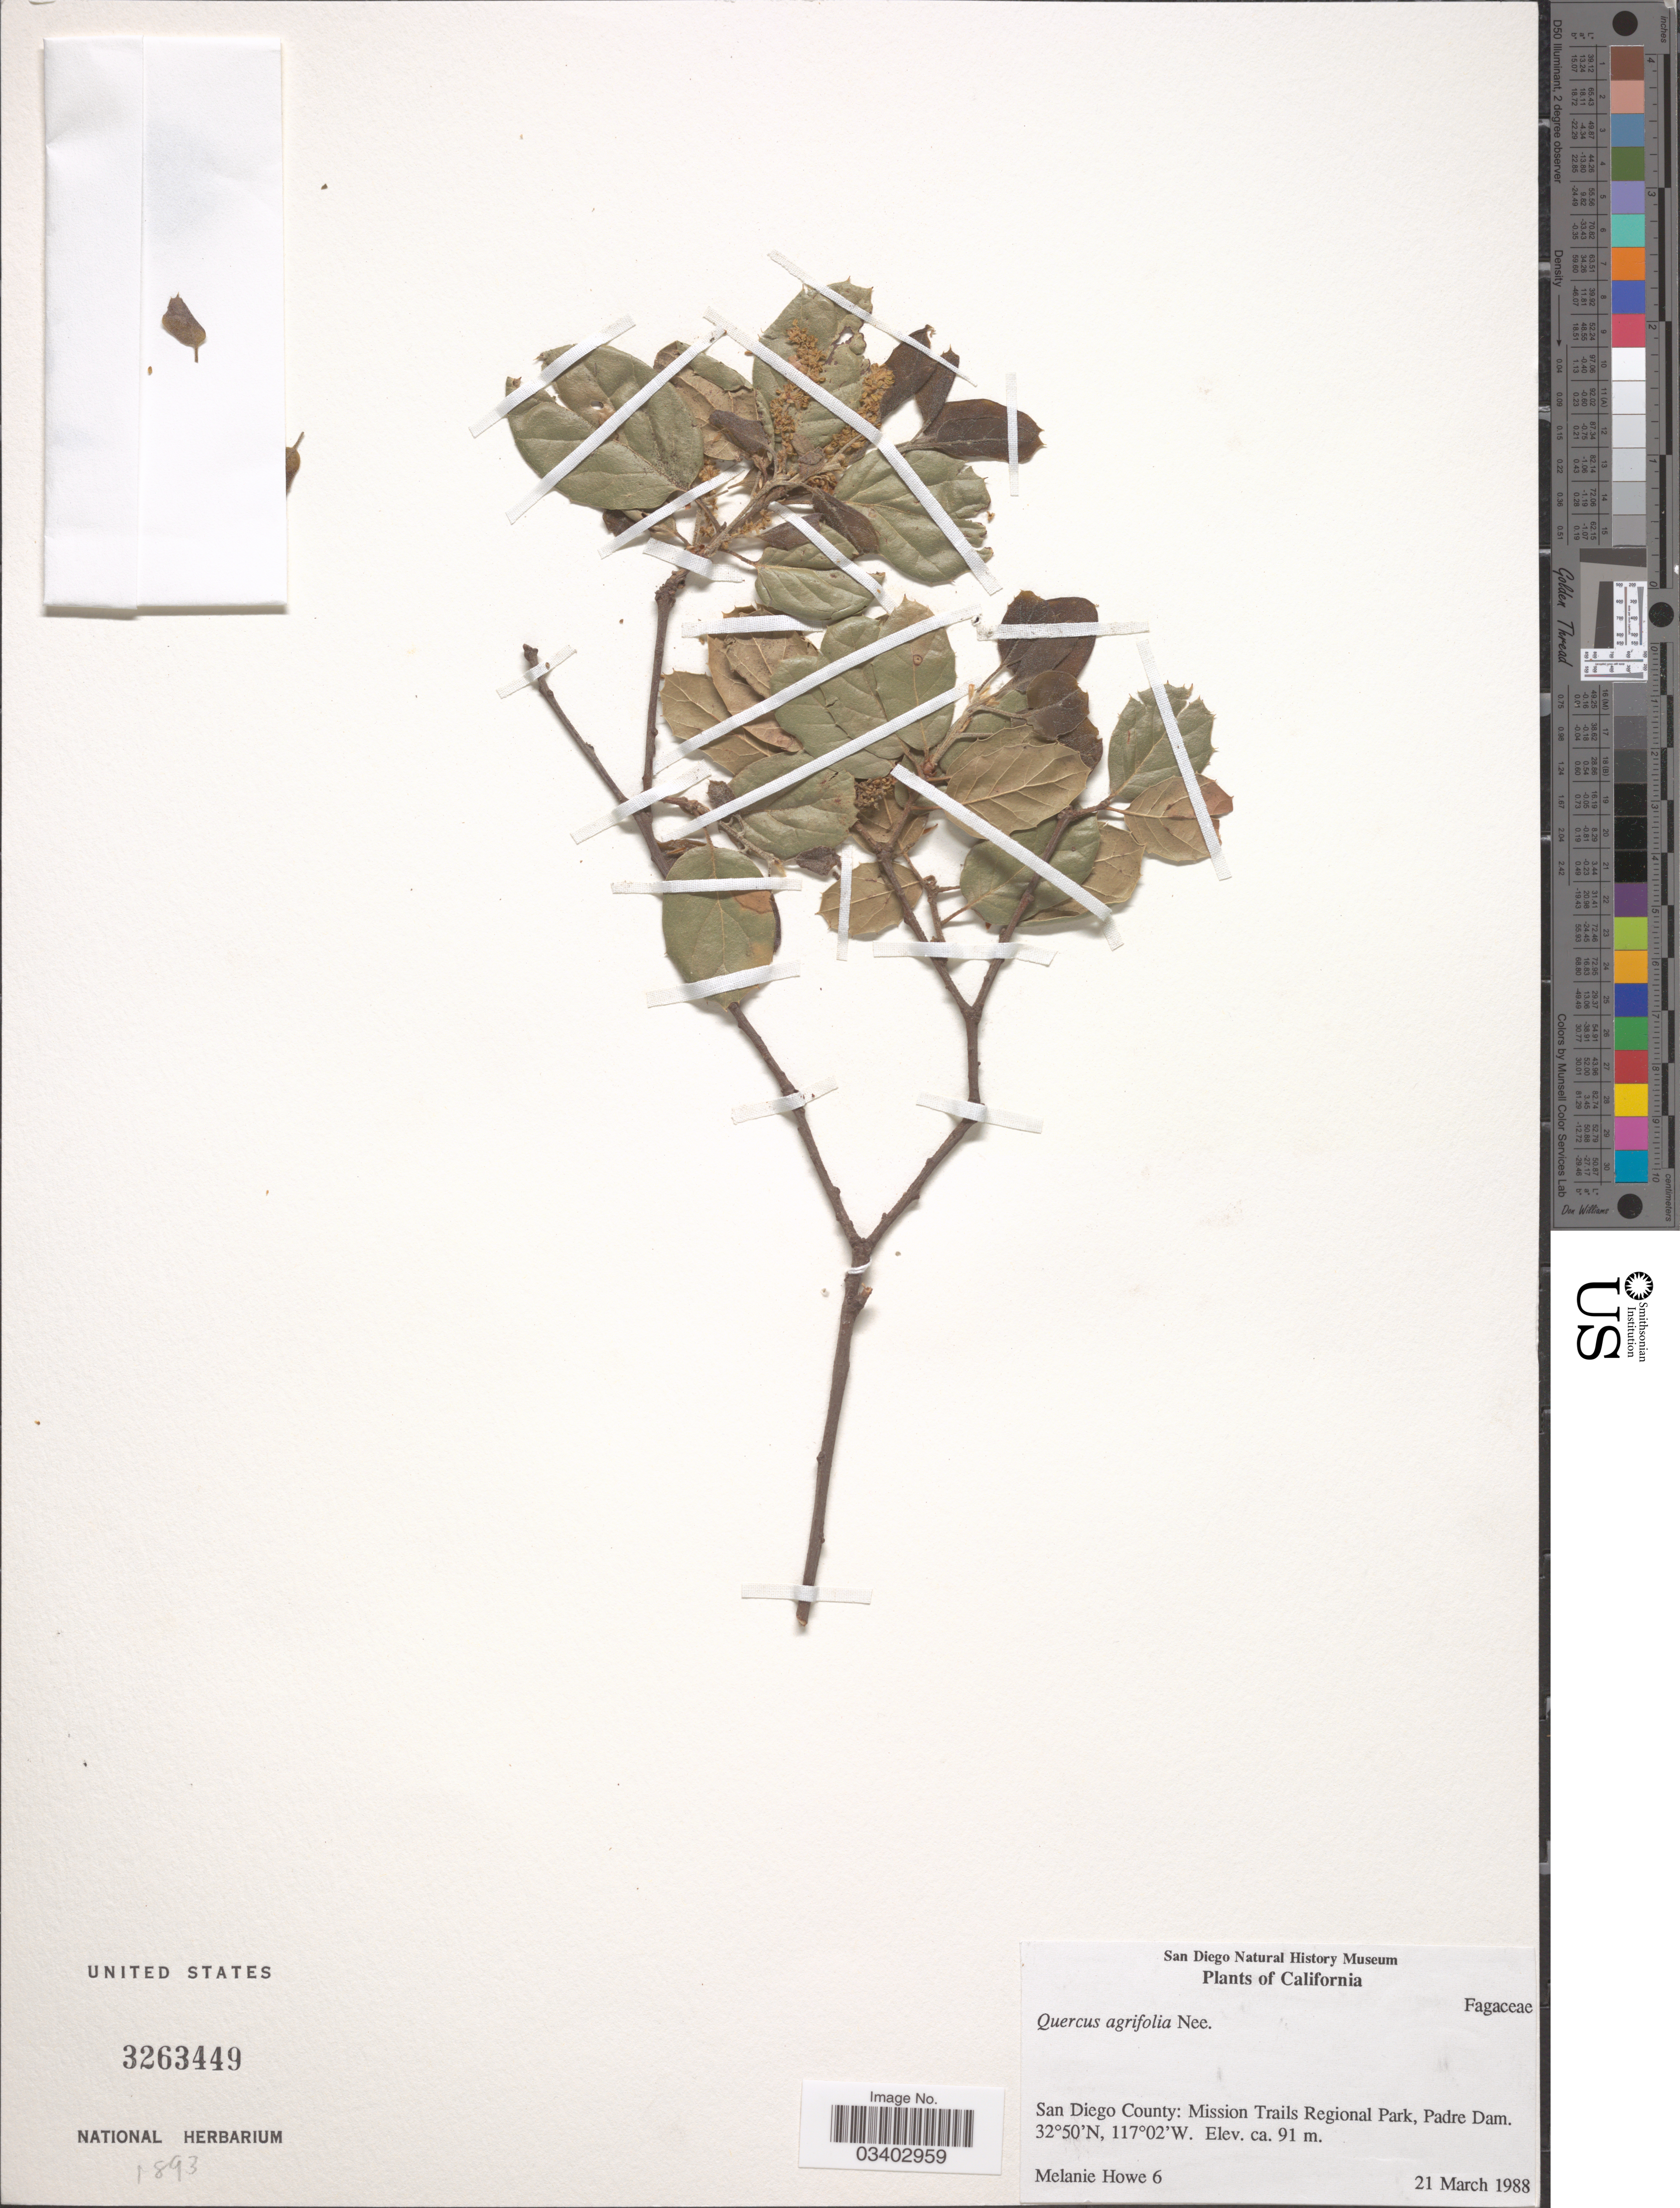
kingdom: Plantae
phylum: Tracheophyta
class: Magnoliopsida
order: Fagales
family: Fagaceae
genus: Quercus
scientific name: Quercus agrifolia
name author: Née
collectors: M. A. Howe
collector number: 6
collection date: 1988-03-21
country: United States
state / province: California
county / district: San Diego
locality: San Diego County: Mission Trails Regional Park, Padre Dam.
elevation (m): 91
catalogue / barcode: US 3263449